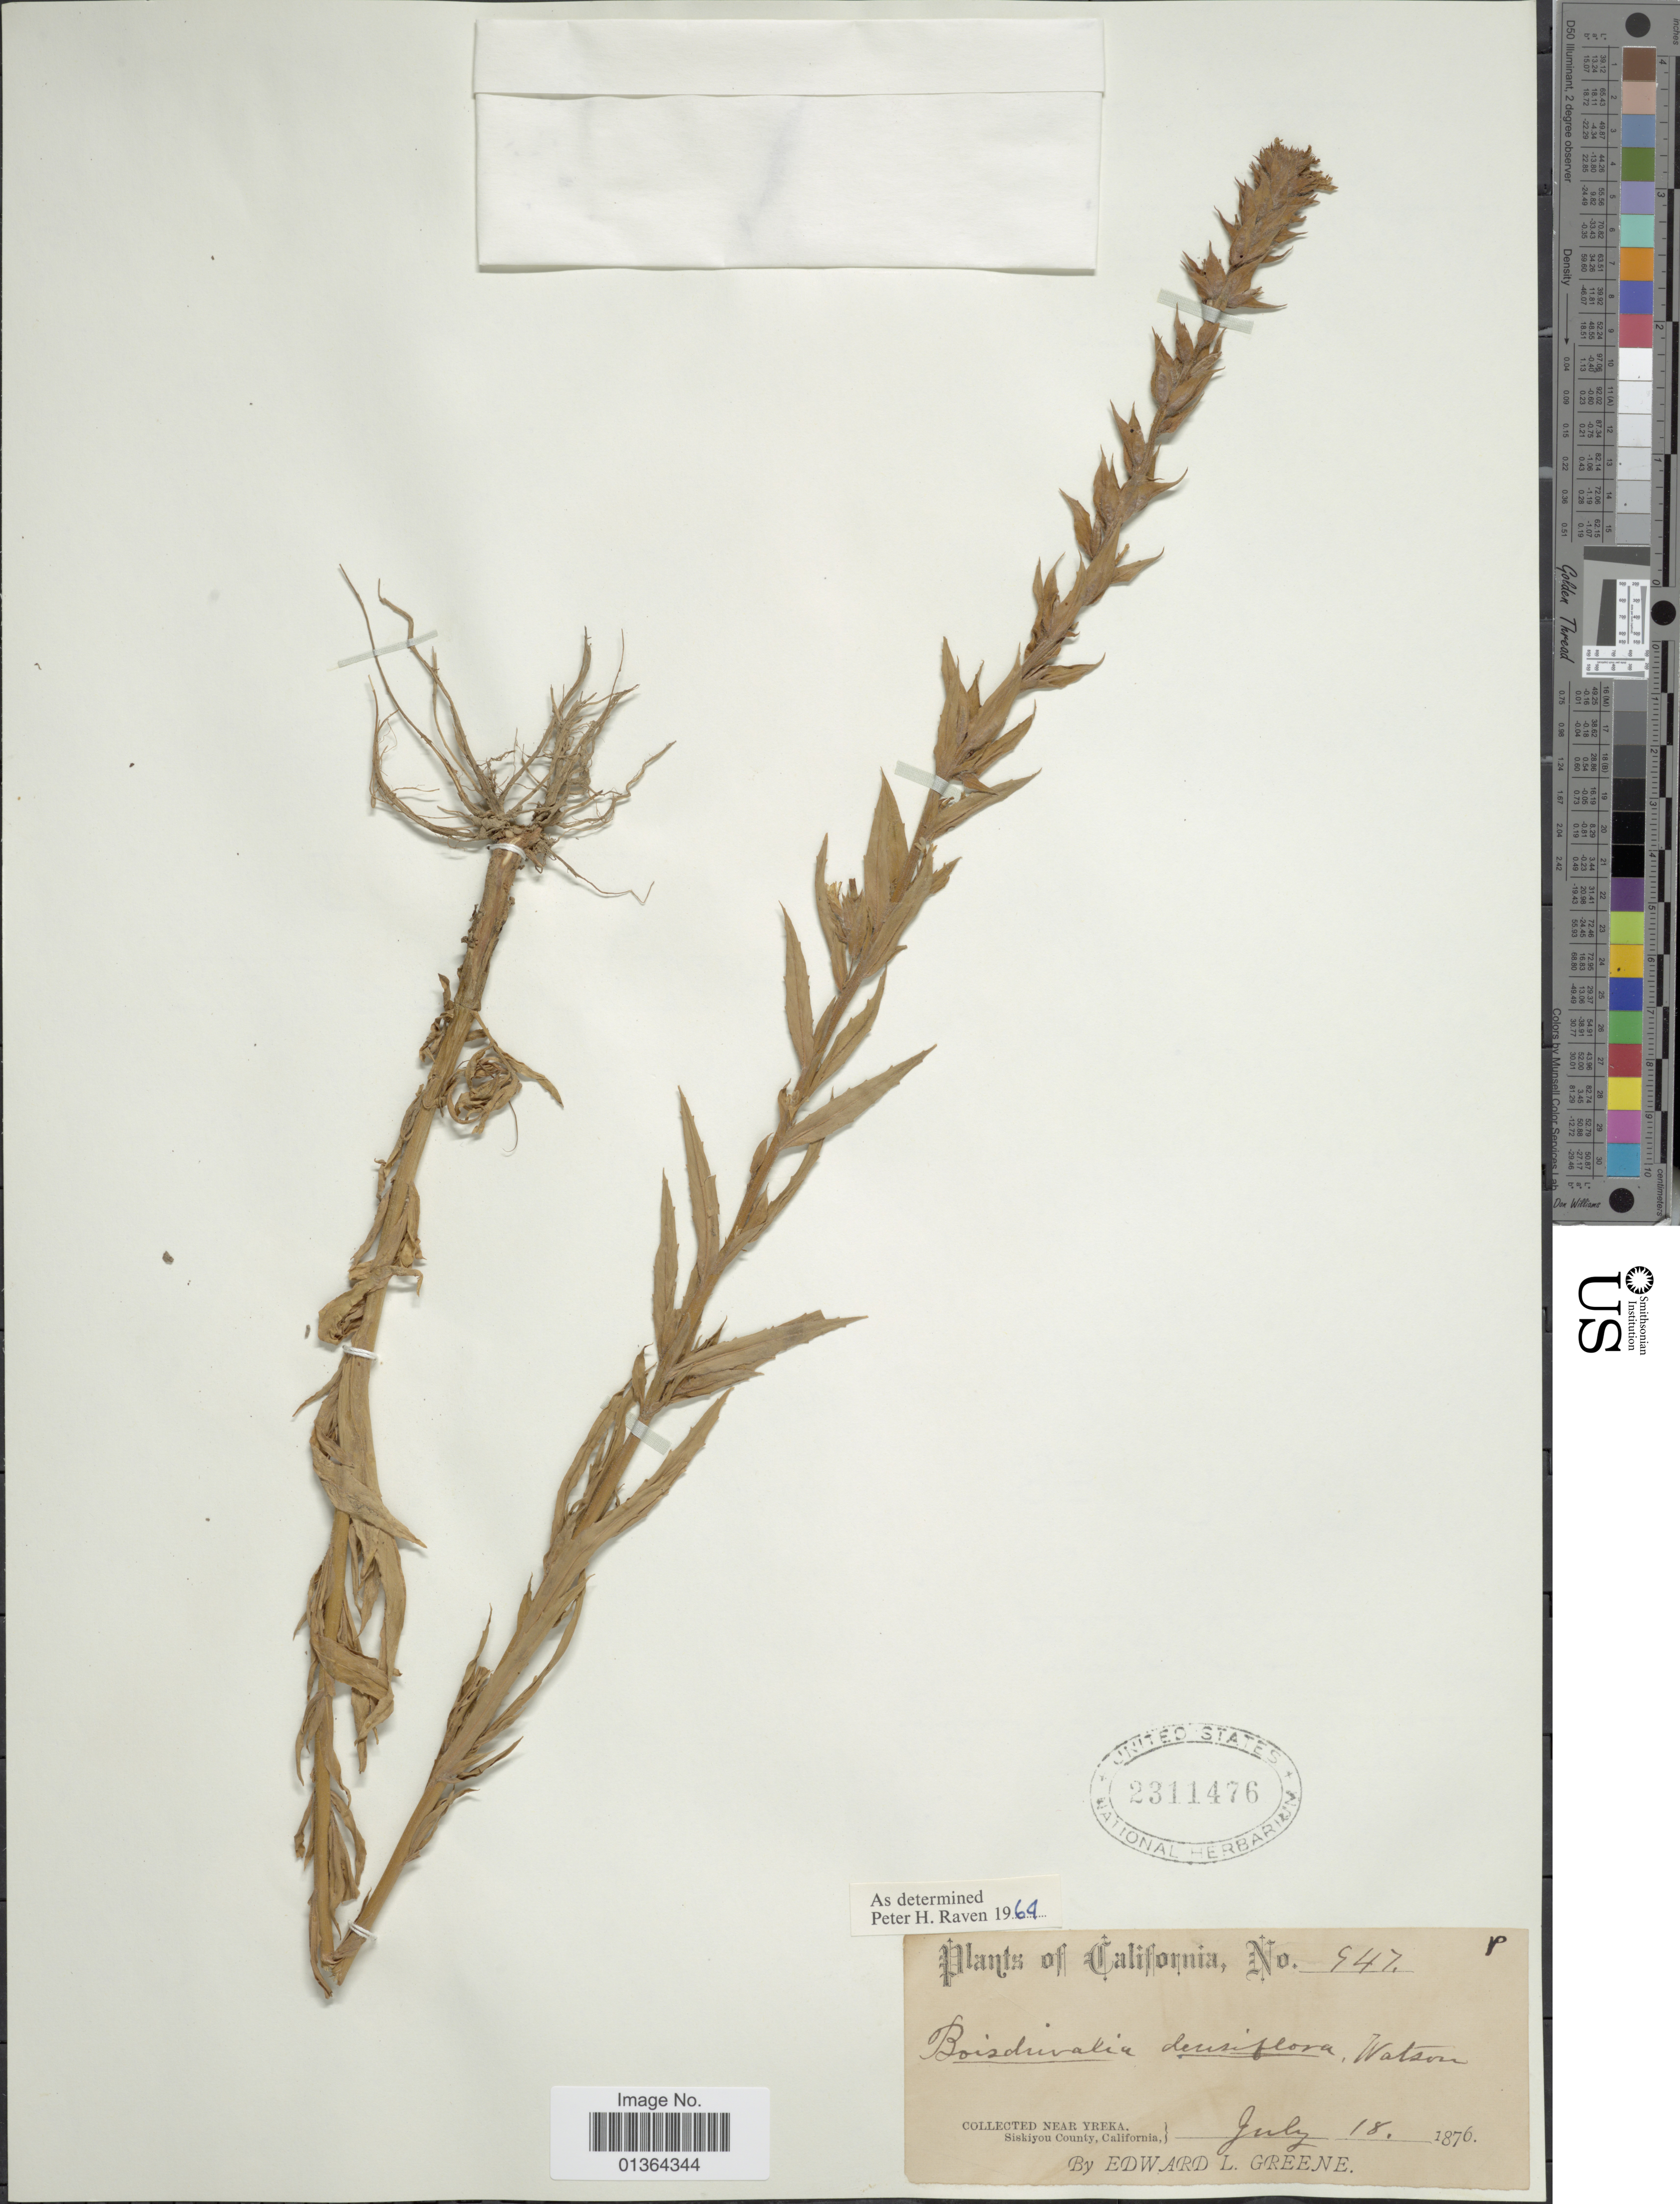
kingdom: Plantae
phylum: Tracheophyta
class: Magnoliopsida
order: Myrtales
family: Onagraceae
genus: Epilobium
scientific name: Epilobium densiflorum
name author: (Lindl.) Hoch & P.H. Raven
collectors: E. L. Greene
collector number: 947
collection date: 1876-07-18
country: United States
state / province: California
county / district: Siskiyou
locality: Near Yreka, Siskiyou County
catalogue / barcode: US 2311476